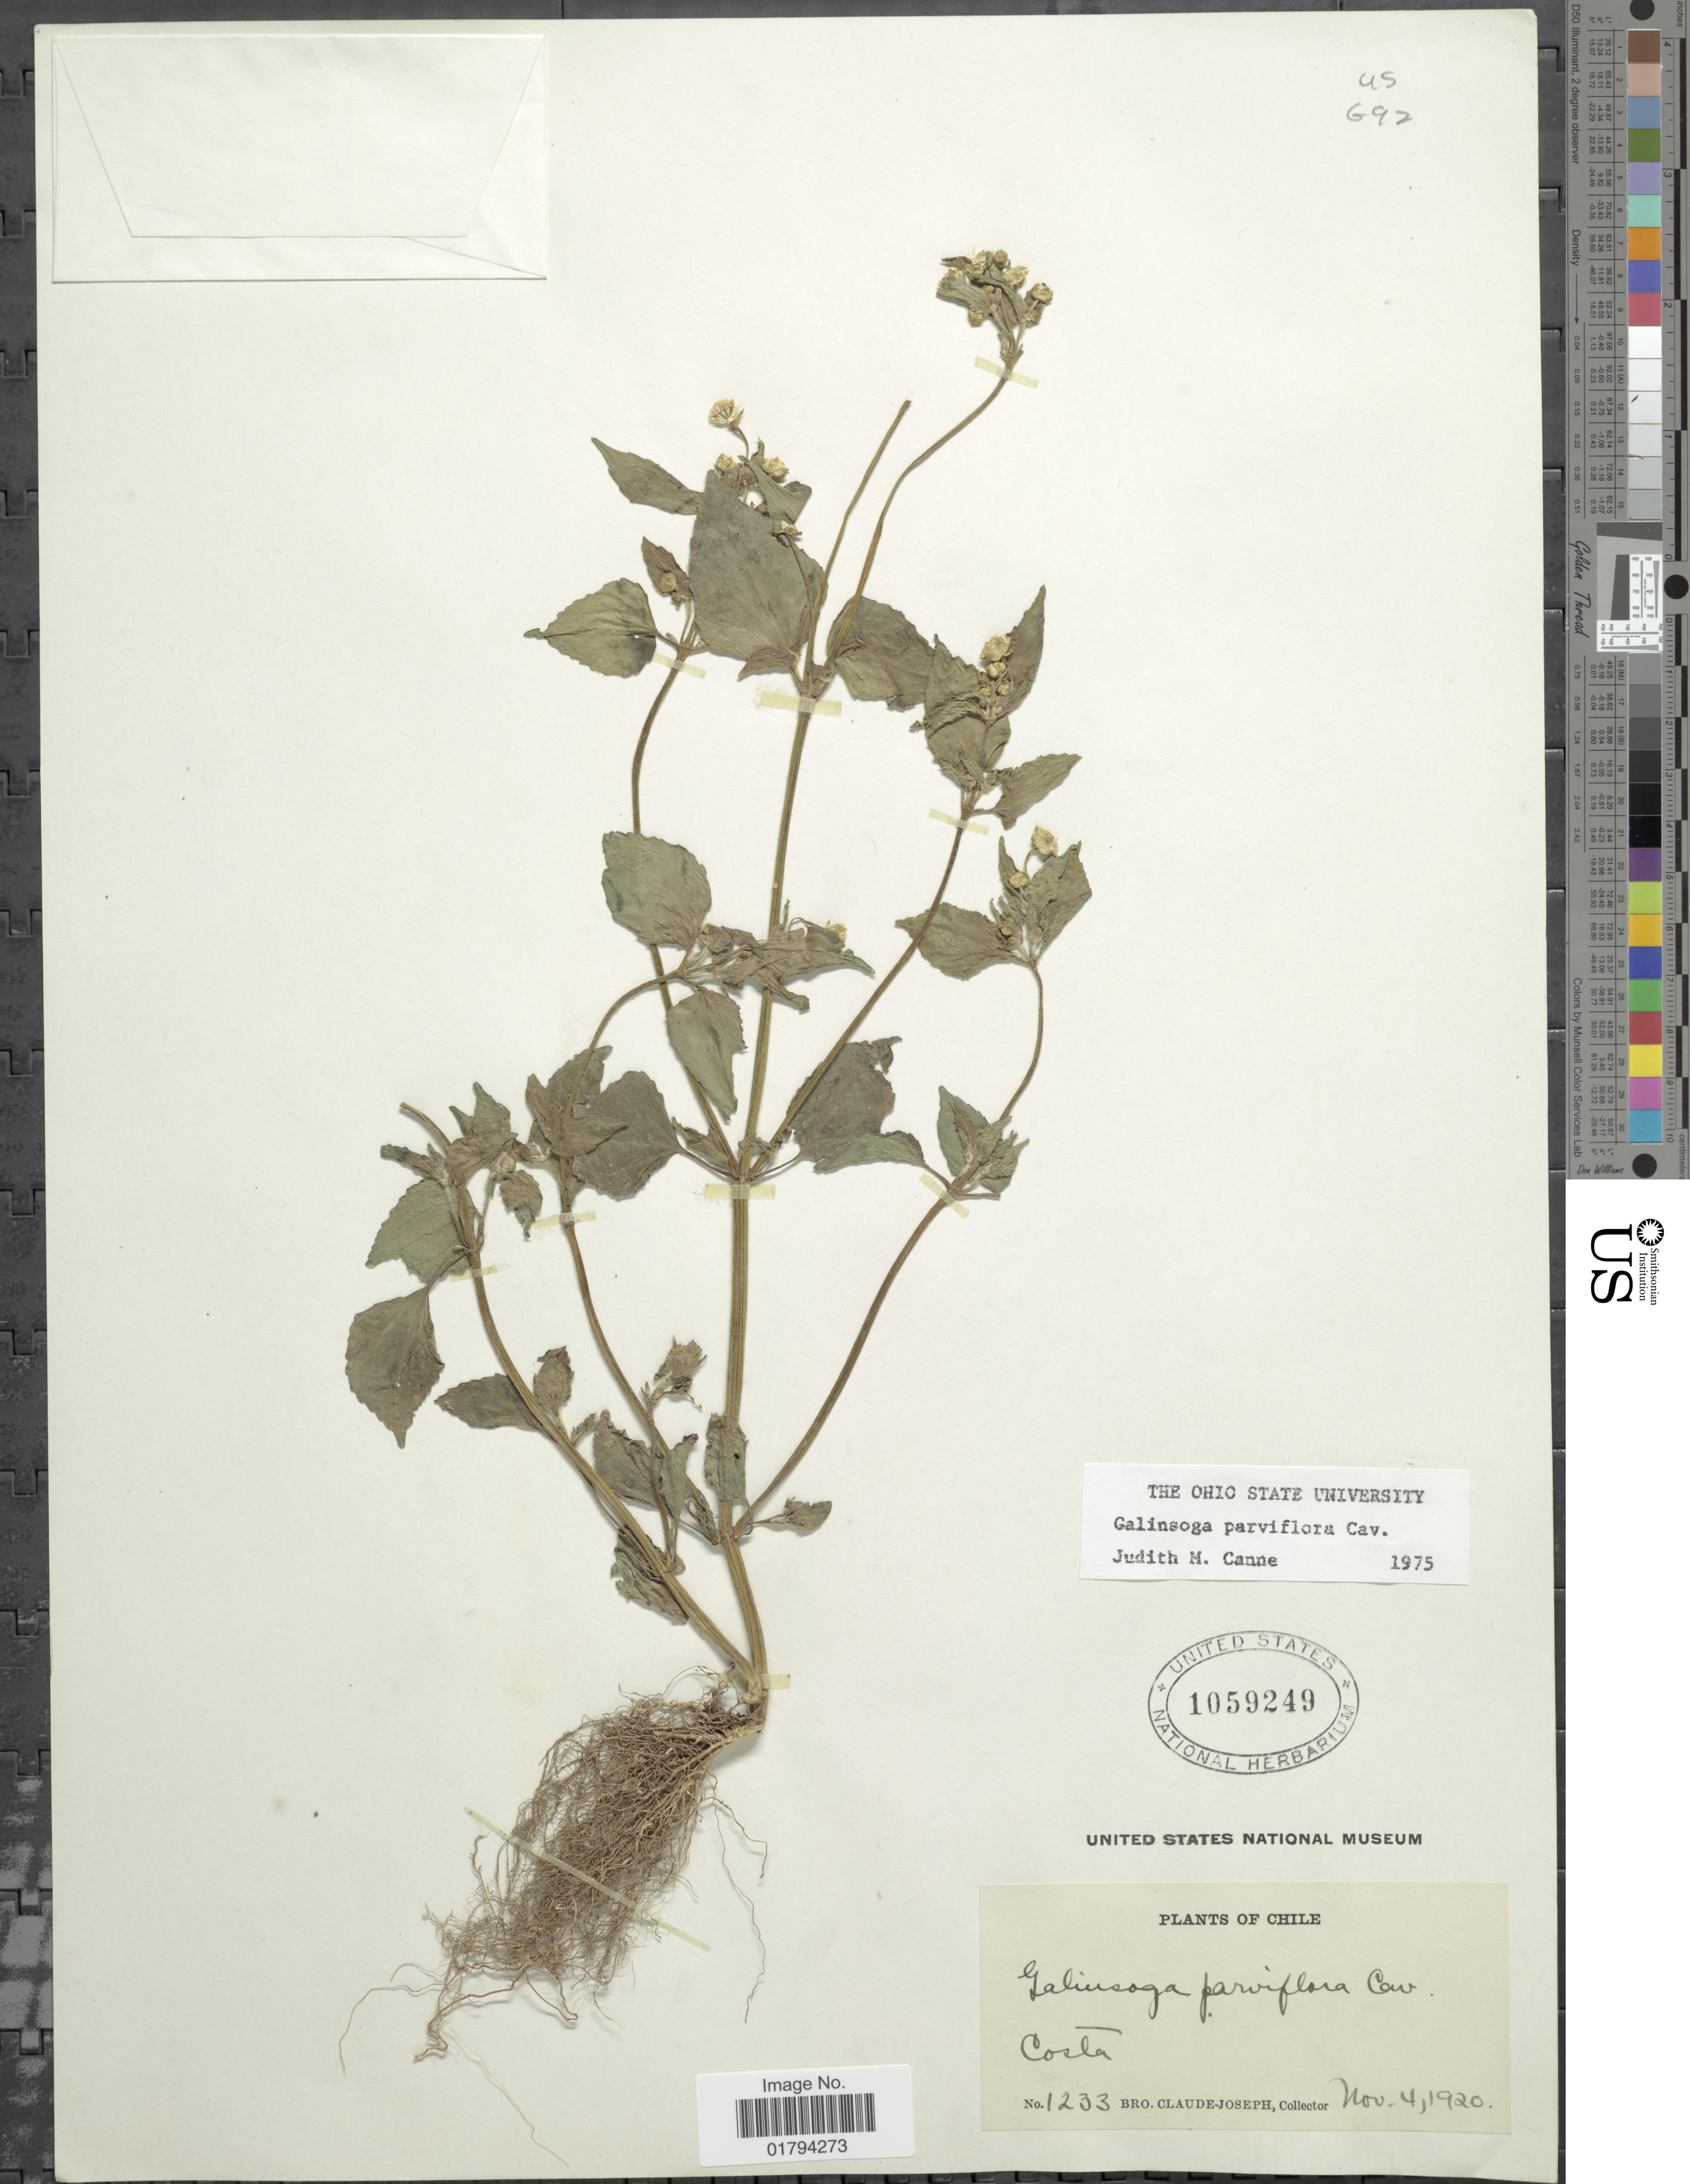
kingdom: Plantae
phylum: Tracheophyta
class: Magnoliopsida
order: Asterales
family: Asteraceae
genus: Galinsoga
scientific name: Galinsoga parviflora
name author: Cav.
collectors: Bro. Claude-Joseph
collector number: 1233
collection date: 1920-11-04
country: Chile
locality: Costa.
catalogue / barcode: US 1059249